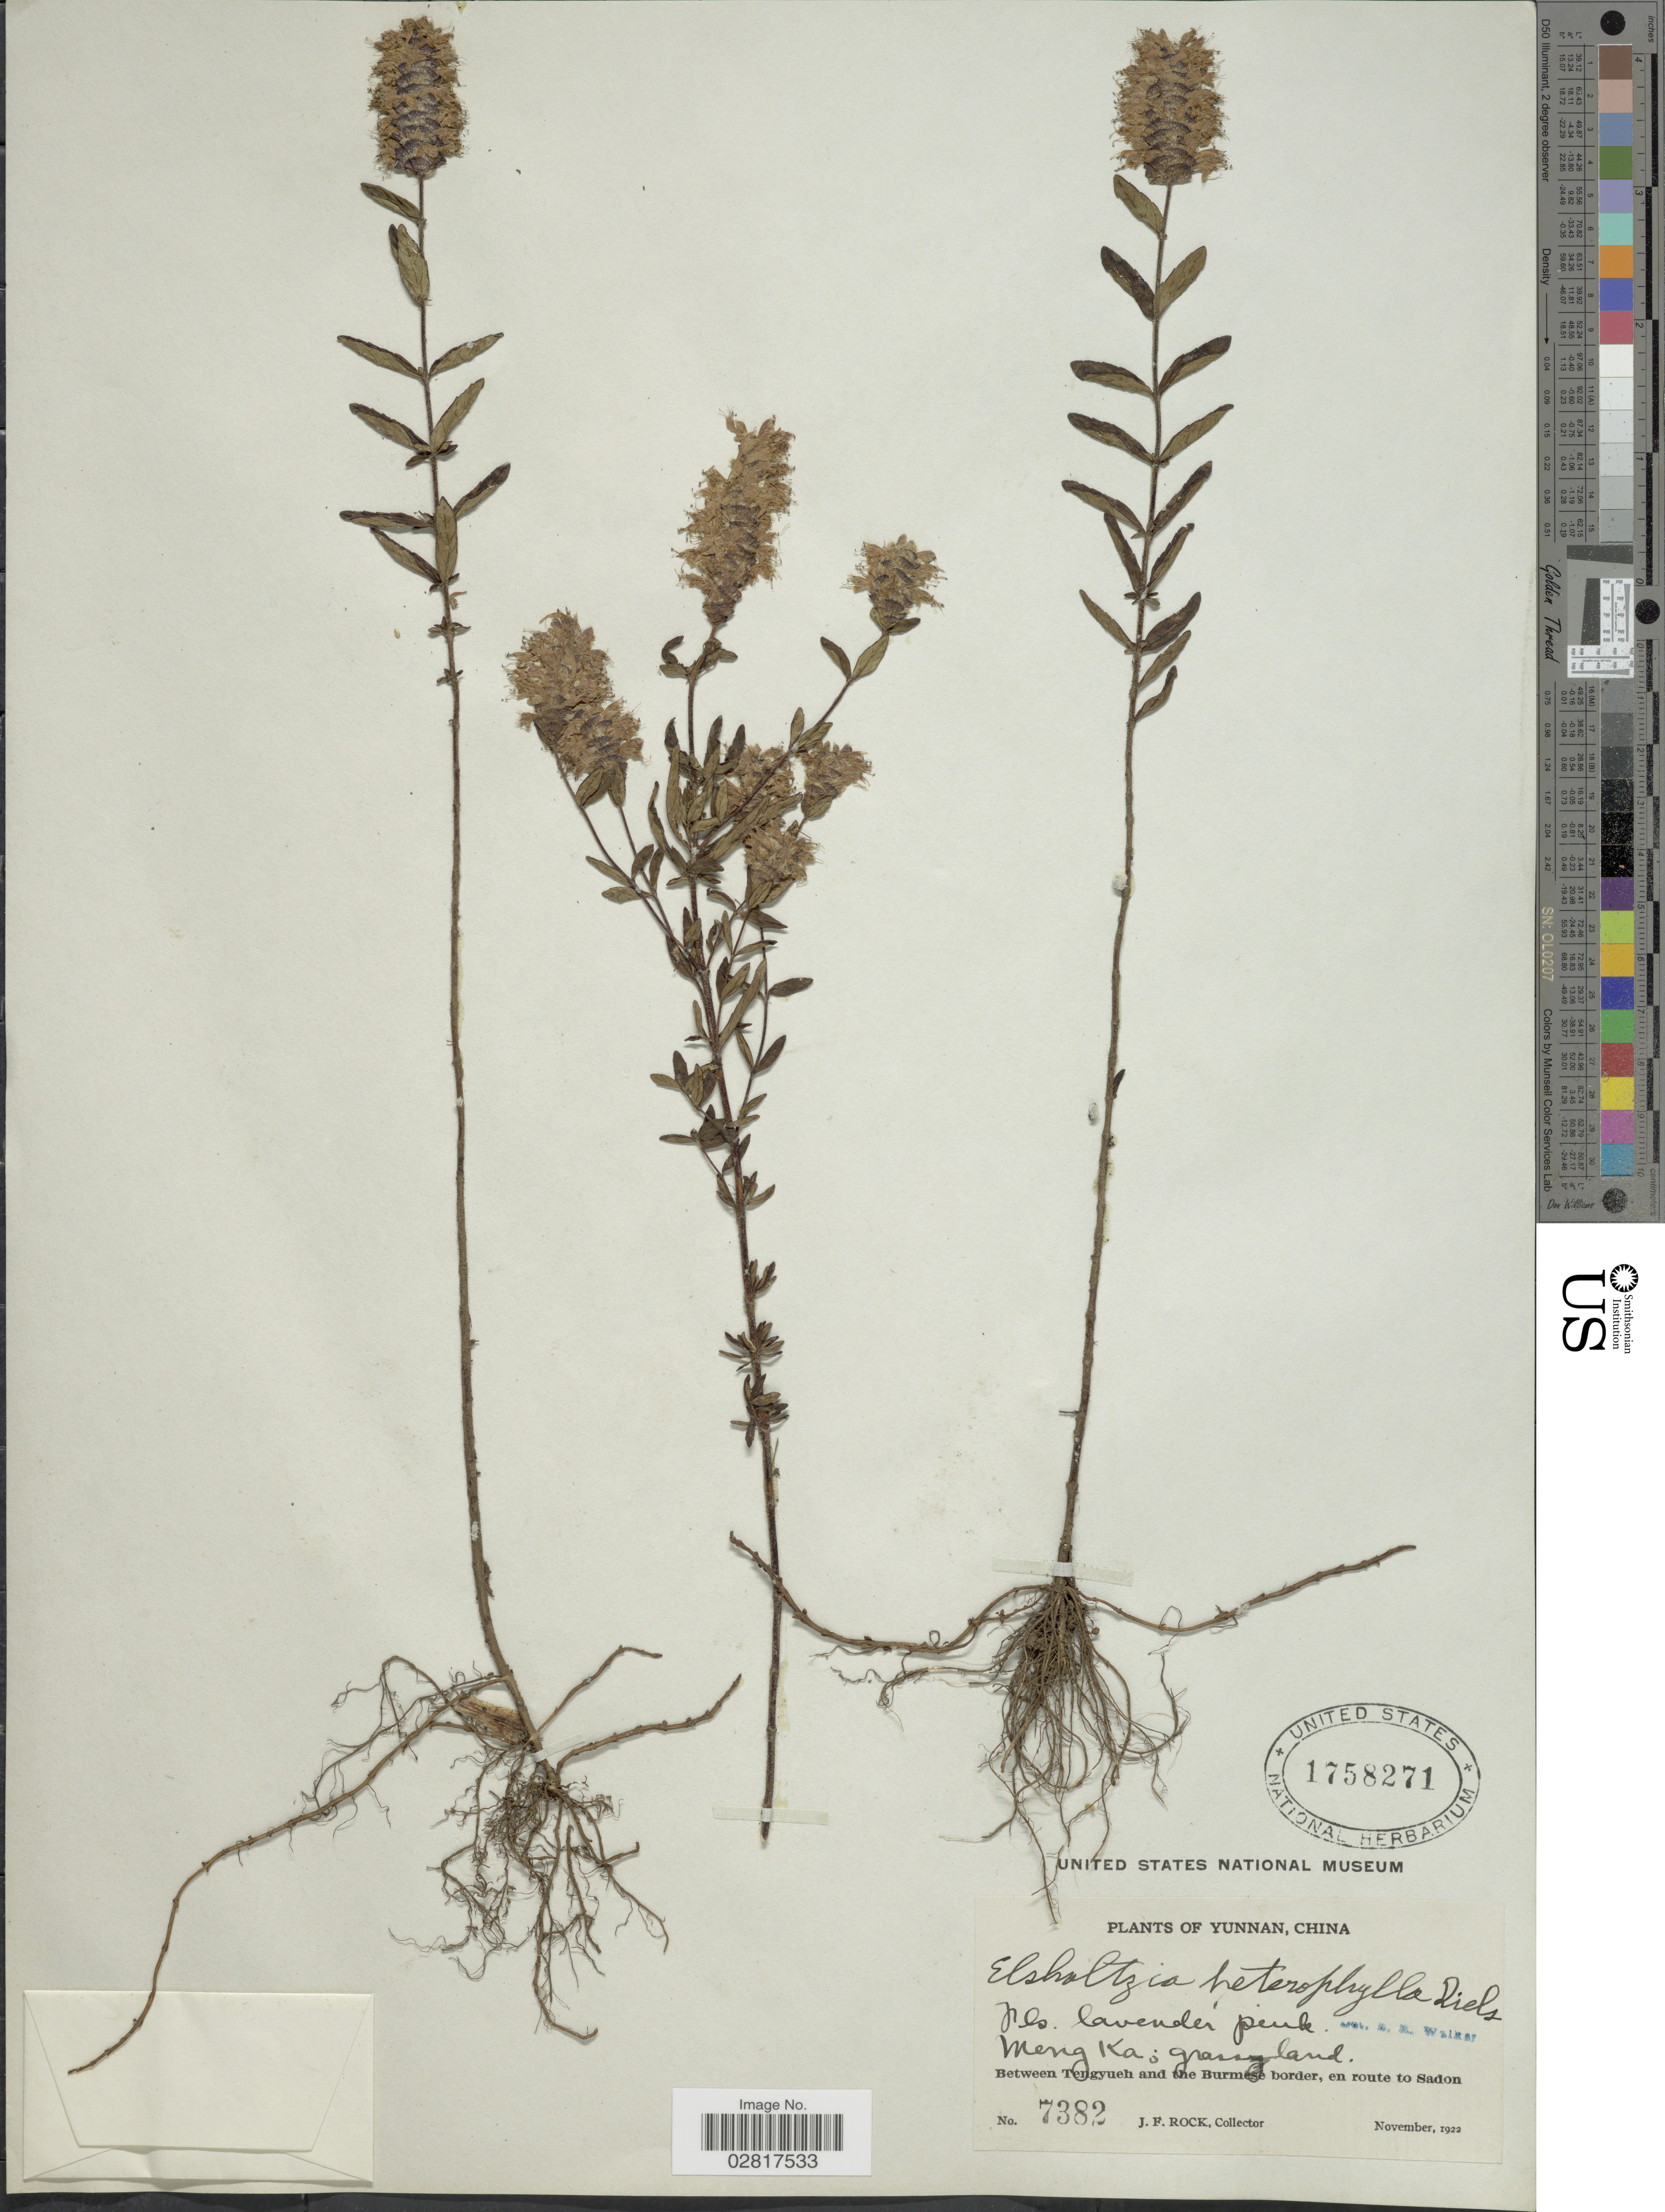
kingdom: Plantae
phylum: Tracheophyta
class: Magnoliopsida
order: Lamiales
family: Lamiaceae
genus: Elsholtzia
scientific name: Elsholtzia heterophylla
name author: Diels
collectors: J. Rock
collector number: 7382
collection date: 1922-11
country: China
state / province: Yunnan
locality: Meng Ka, Between Tengyueh and the Burmese border, en route to Sadon.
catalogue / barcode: US 1758271